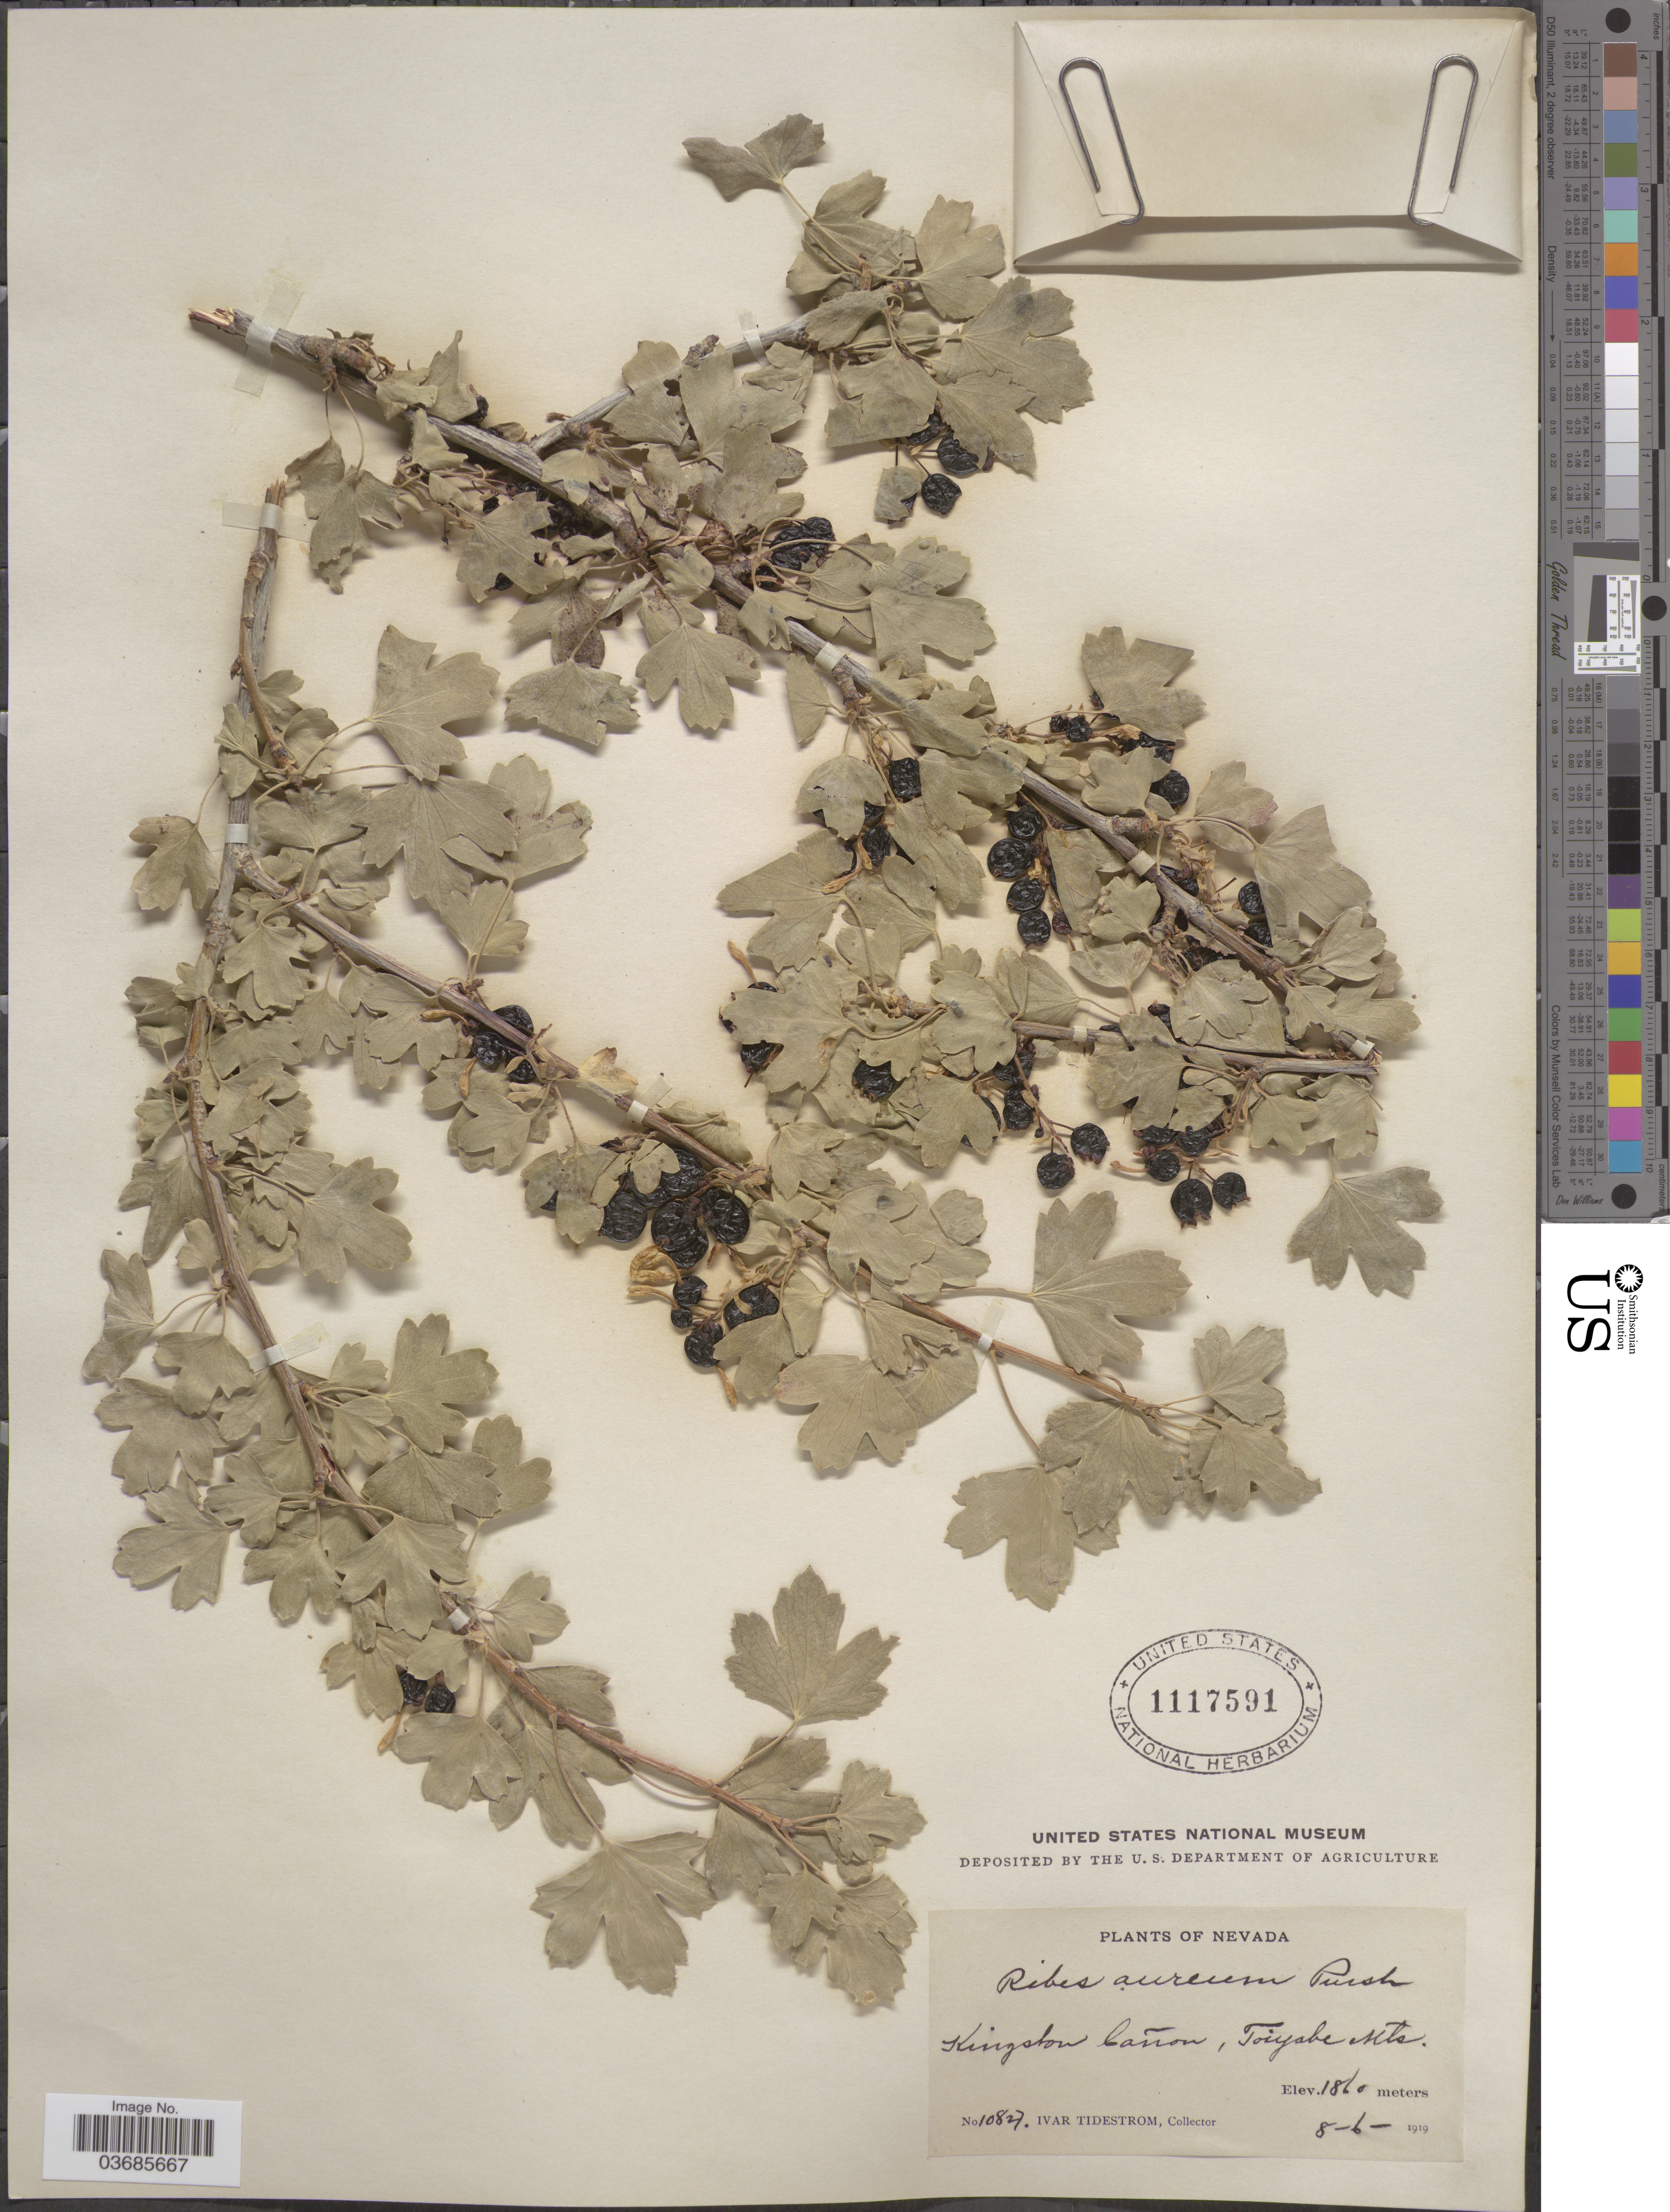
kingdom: Plantae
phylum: Tracheophyta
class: Magnoliopsida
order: Saxifragales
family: Grossulariaceae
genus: Ribes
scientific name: Ribes aureum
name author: Pursh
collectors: I. F. Tidestrom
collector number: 10827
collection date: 1919-08-06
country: United States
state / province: Nevada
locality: Kingston Cañon, Toiyabe Mts.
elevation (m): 1860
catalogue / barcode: US 1117591